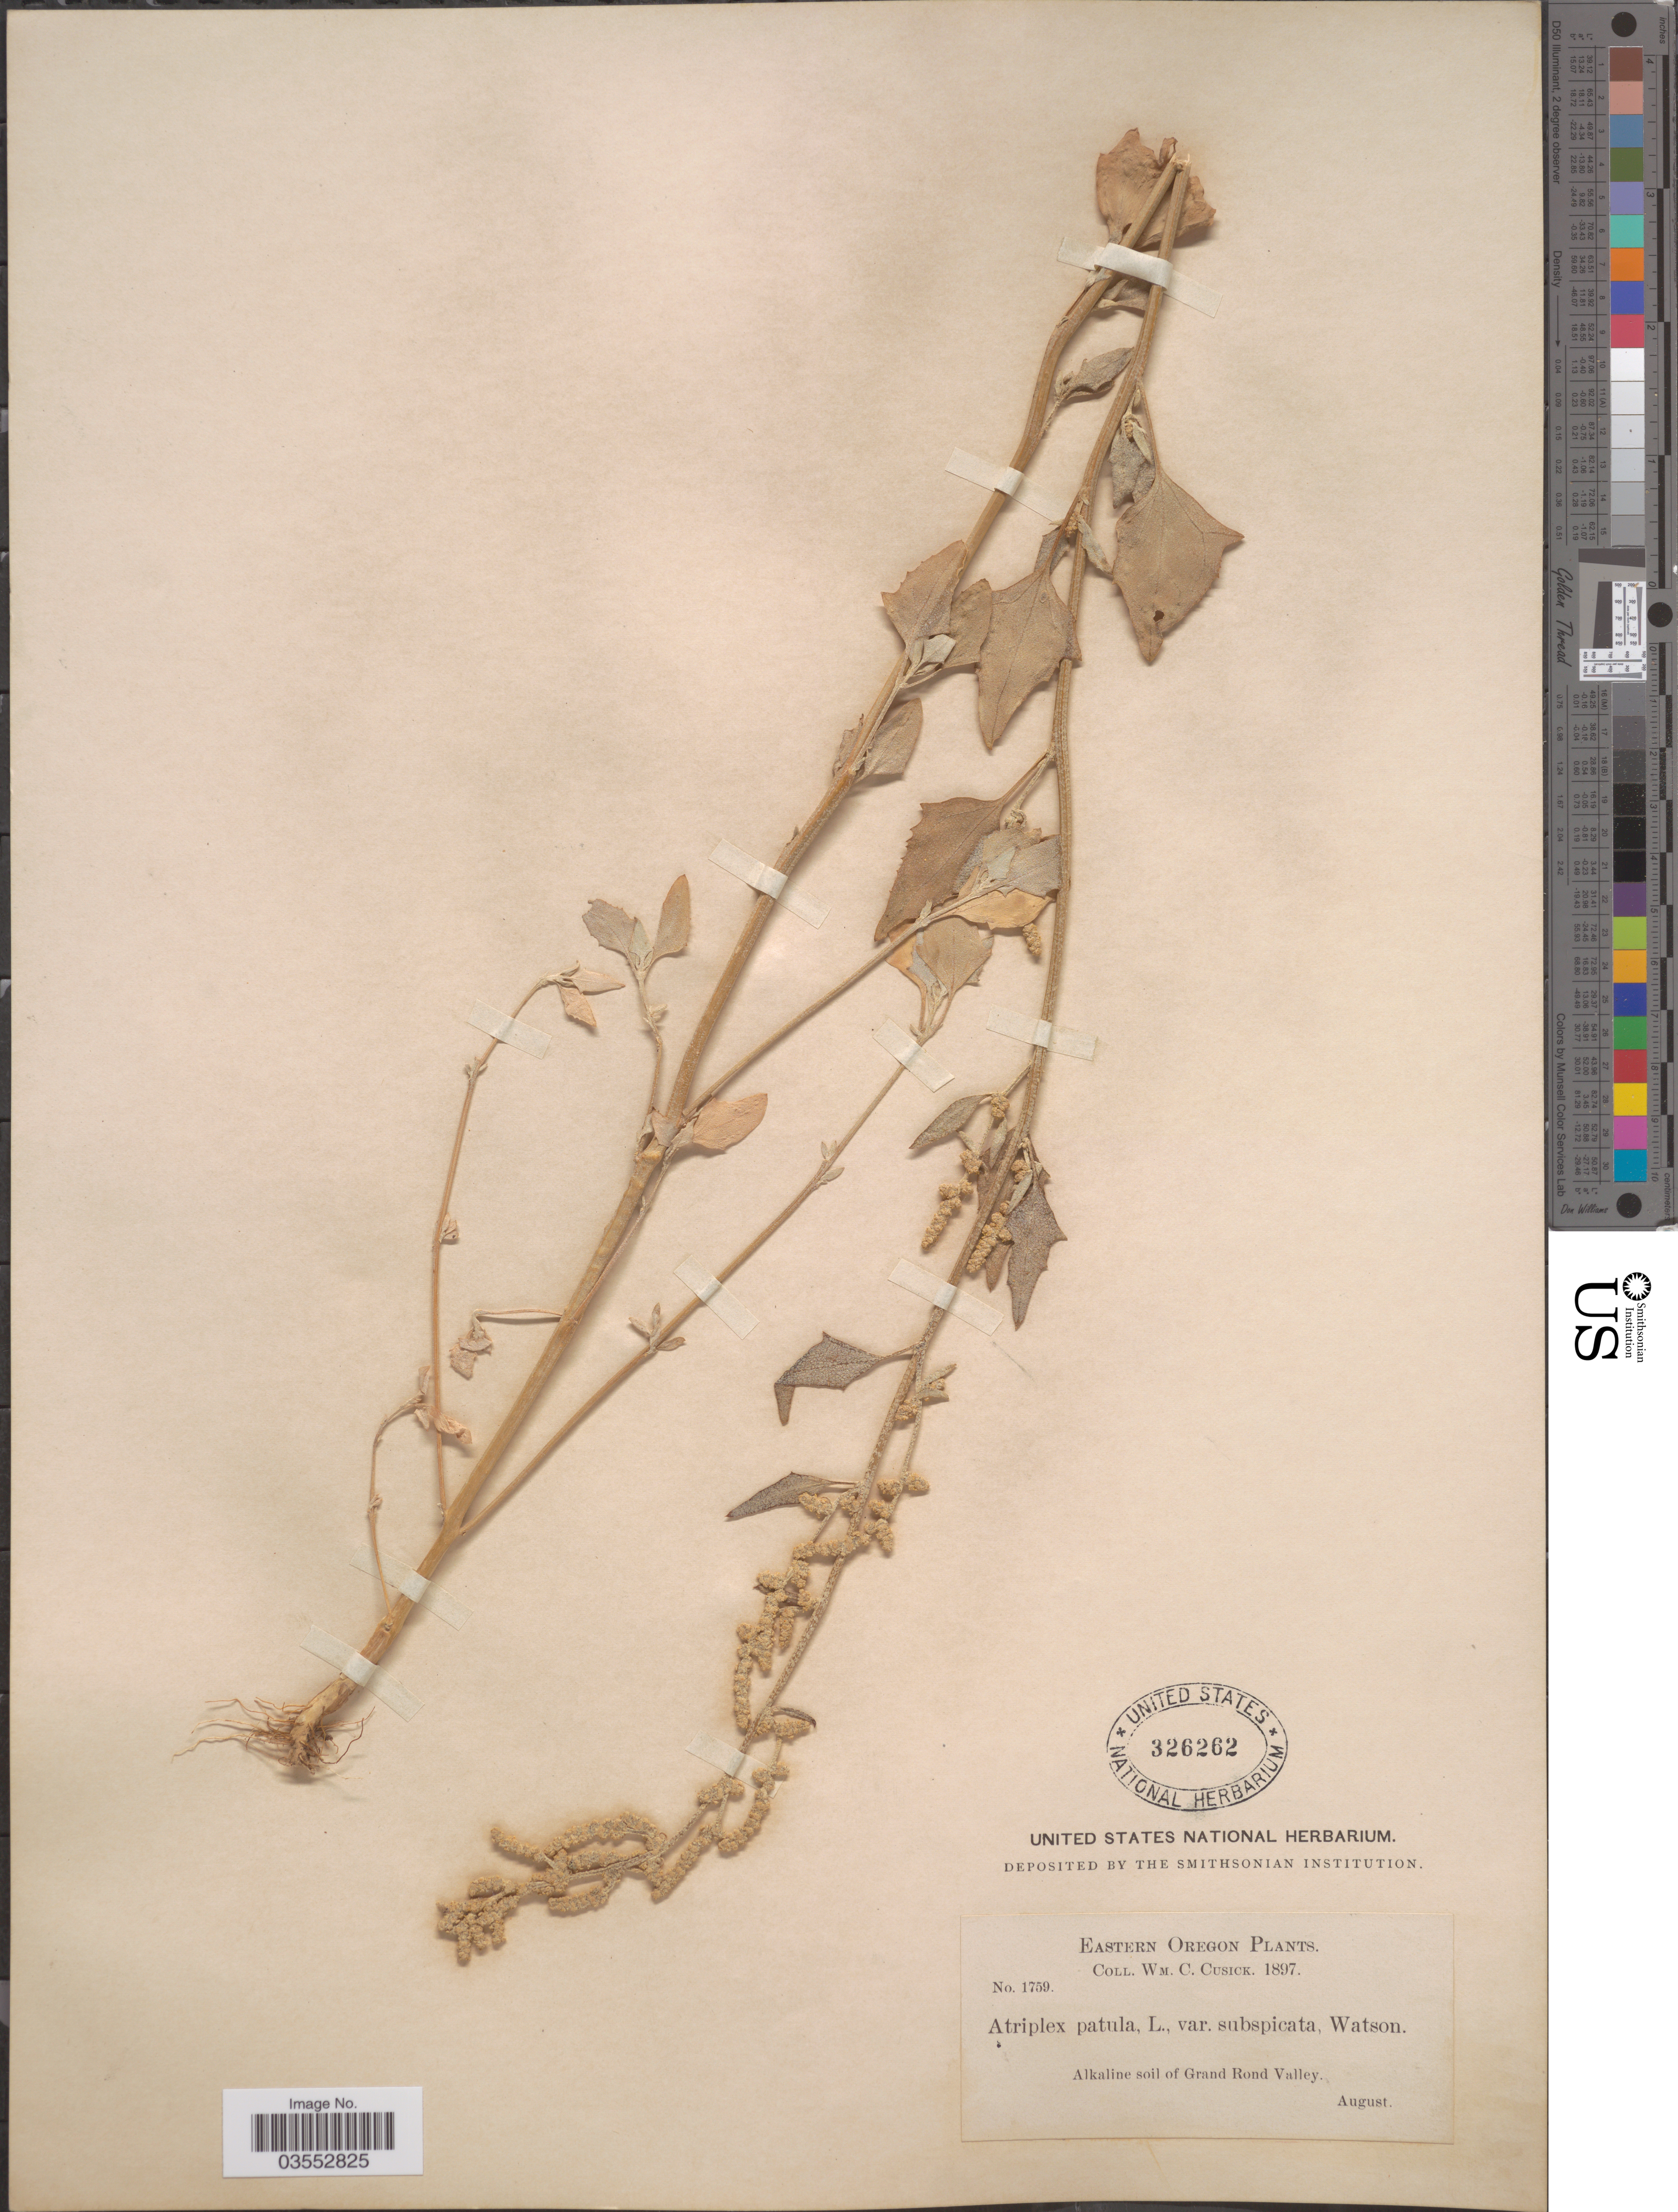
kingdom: Plantae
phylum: Tracheophyta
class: Magnoliopsida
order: Caryophyllales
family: Amaranthaceae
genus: Atriplex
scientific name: Atriplex subspicata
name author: (Nutt.) Rydb.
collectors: W. C. Cusick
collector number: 1759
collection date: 1897-08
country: United States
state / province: Oregon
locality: Eastern Oregon. Grand Round Valley.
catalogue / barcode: US 326262